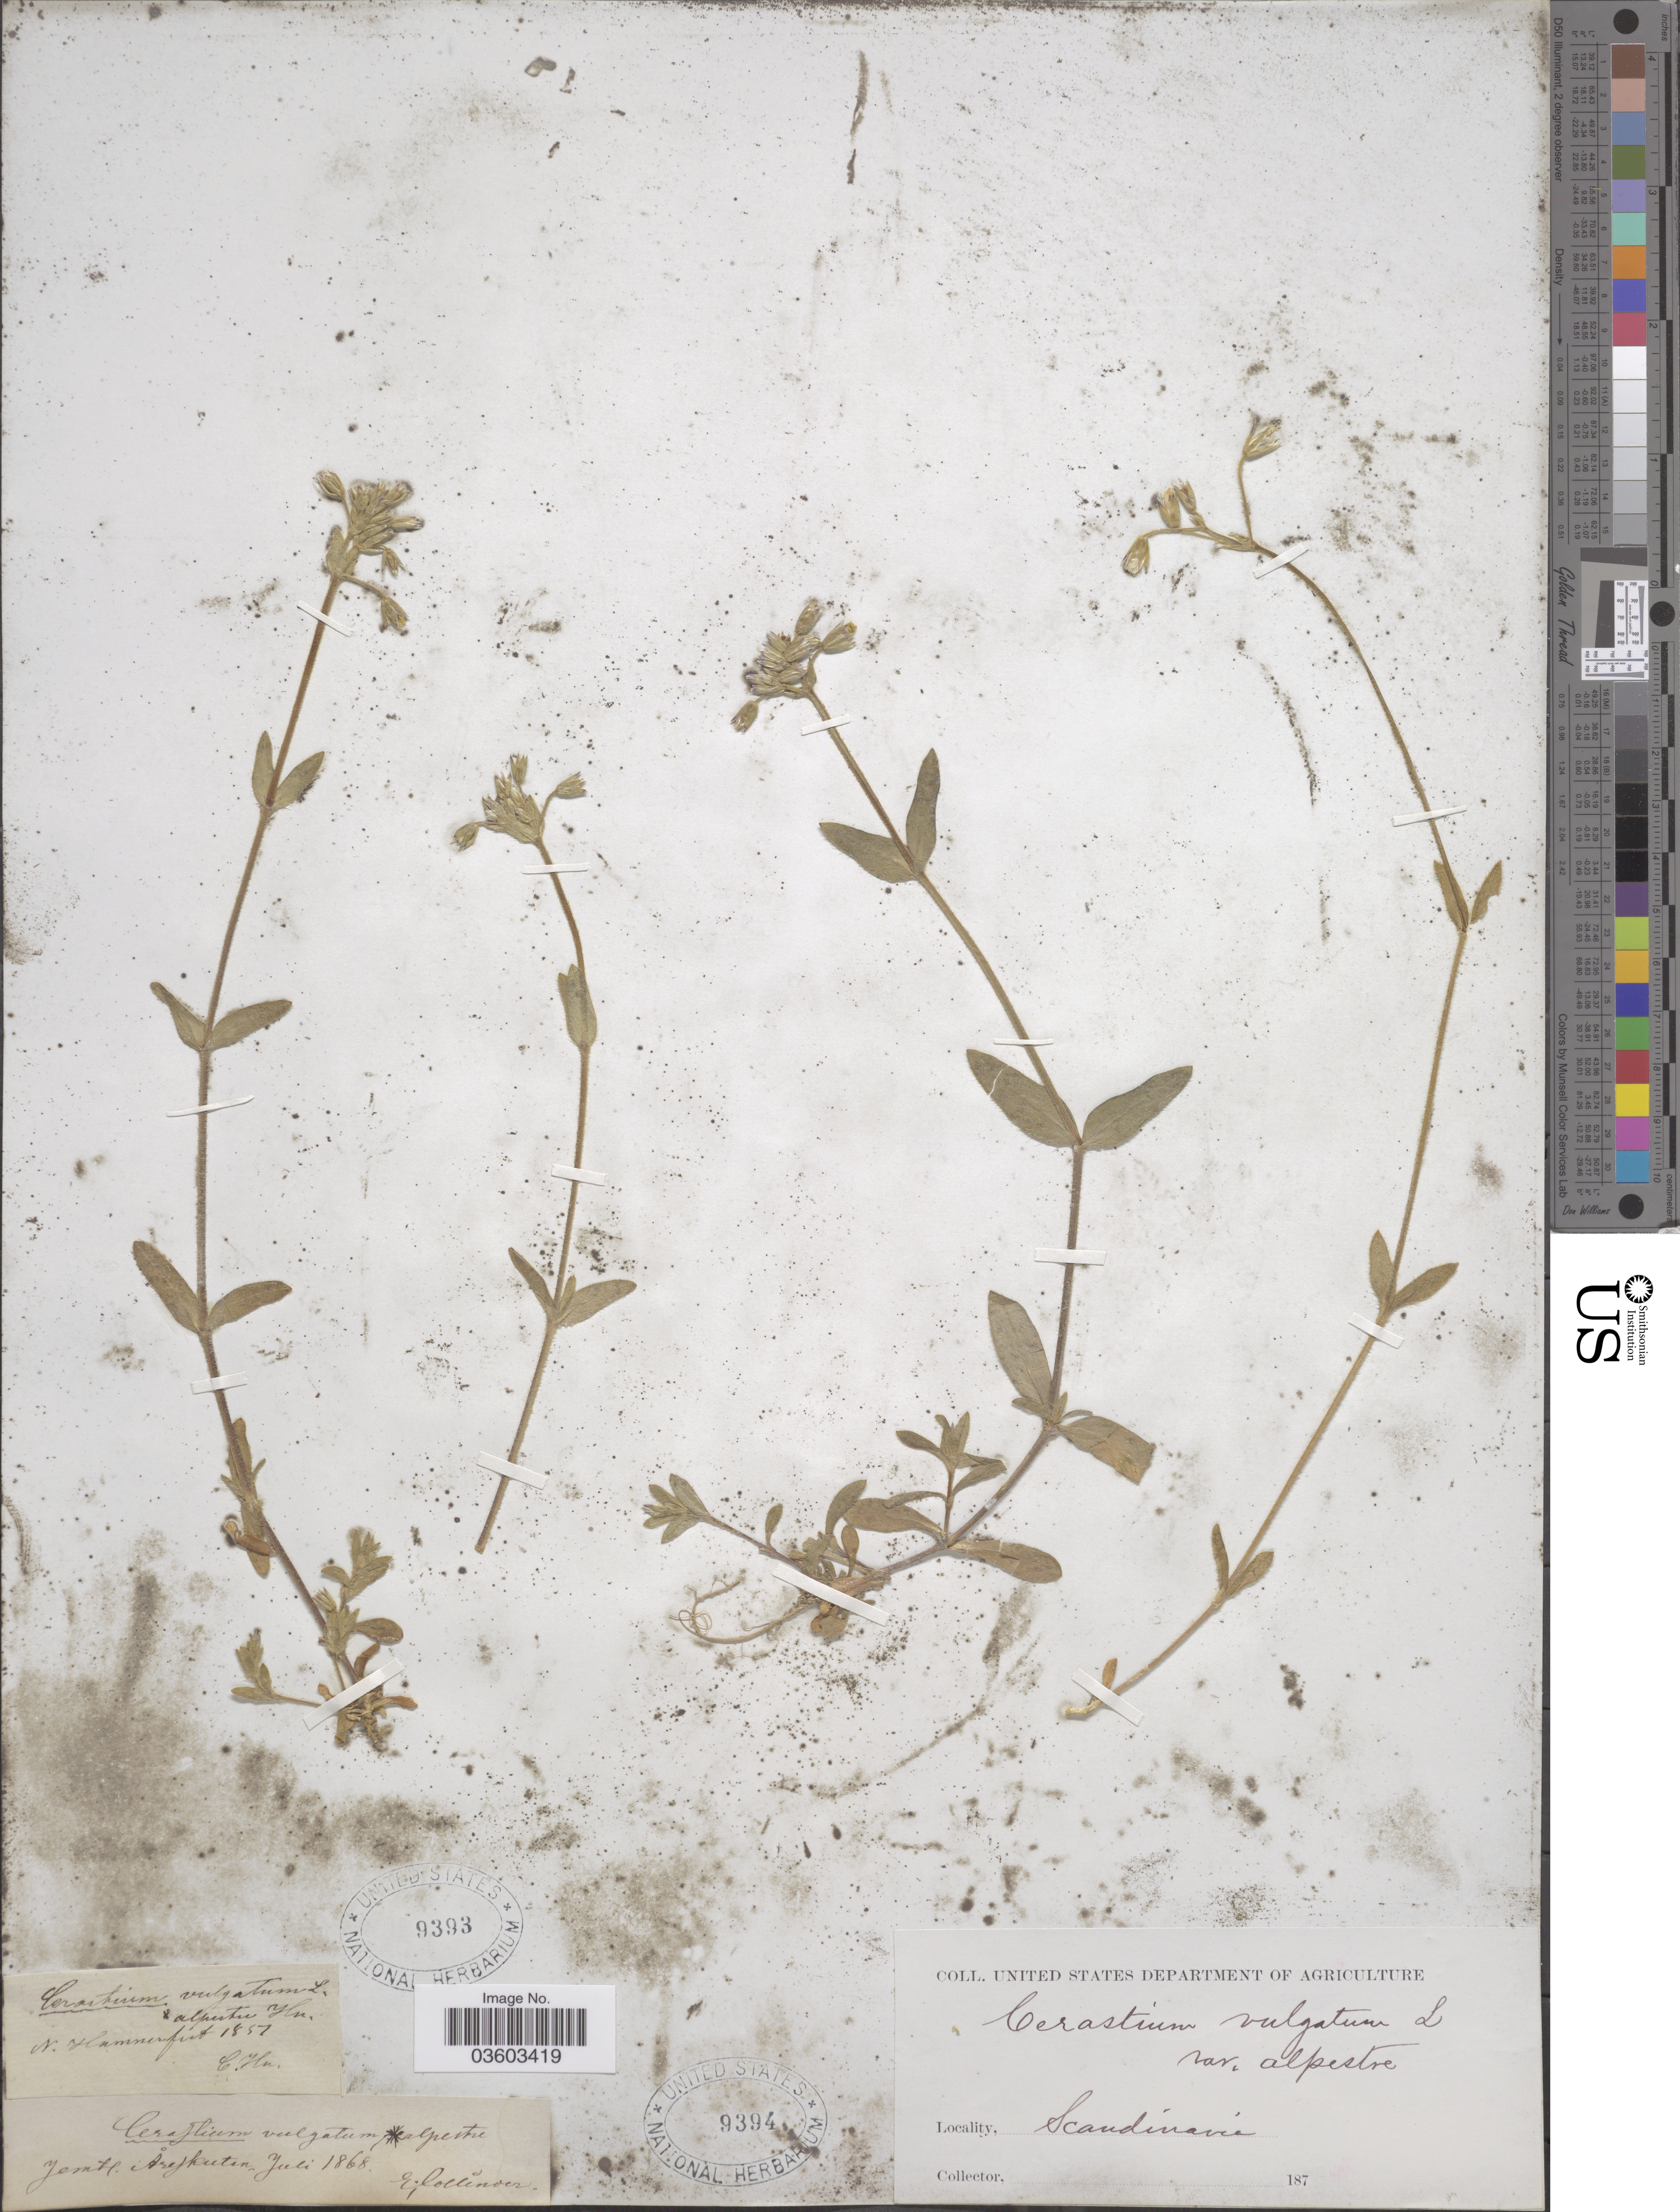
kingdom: Plantae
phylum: Tracheophyta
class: Magnoliopsida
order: Caryophyllales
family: Caryophyllaceae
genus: Cerastium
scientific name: Cerastium vulgatum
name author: L.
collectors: C. Ha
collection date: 1857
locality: N. Hamnerfest. Scandinavia.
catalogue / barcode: US 9393